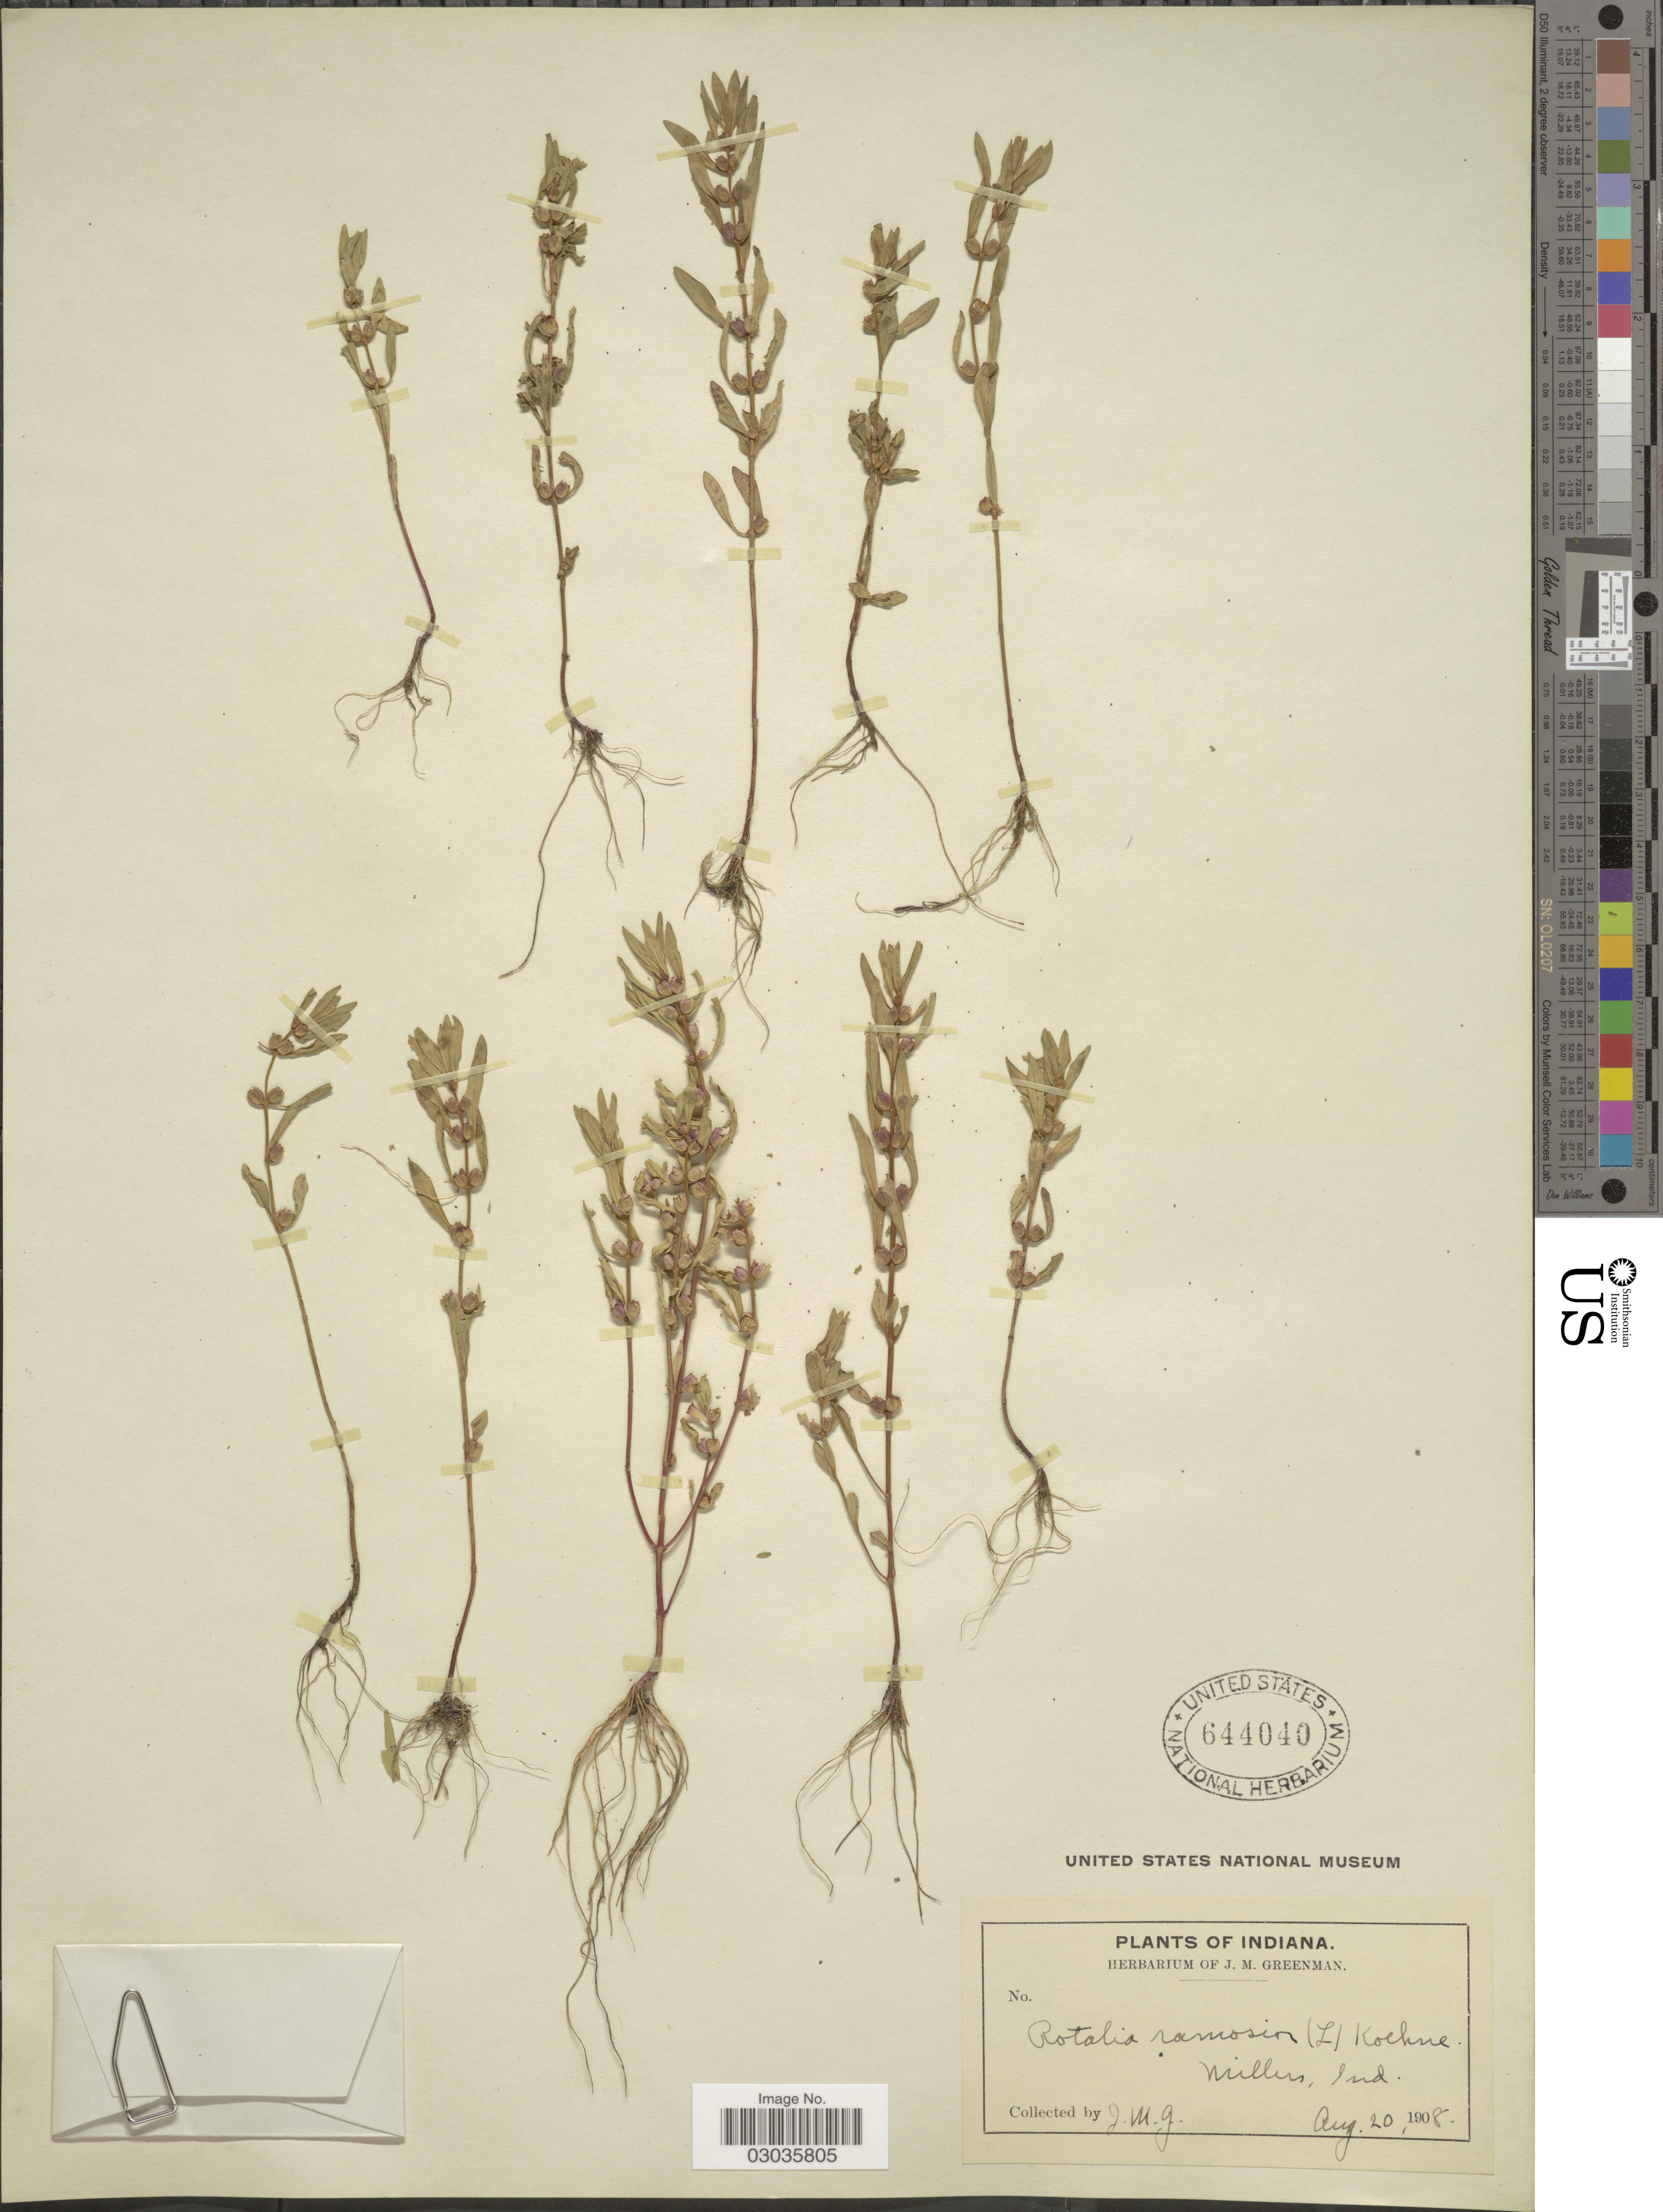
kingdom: Plantae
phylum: Tracheophyta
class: Magnoliopsida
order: Myrtales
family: Lythraceae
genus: Rotala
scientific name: Rotala ramosior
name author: (L.) Koehne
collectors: J. M. Greenman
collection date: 1908-08-20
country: United States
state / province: Indiana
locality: Millers.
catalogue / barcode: US 644040